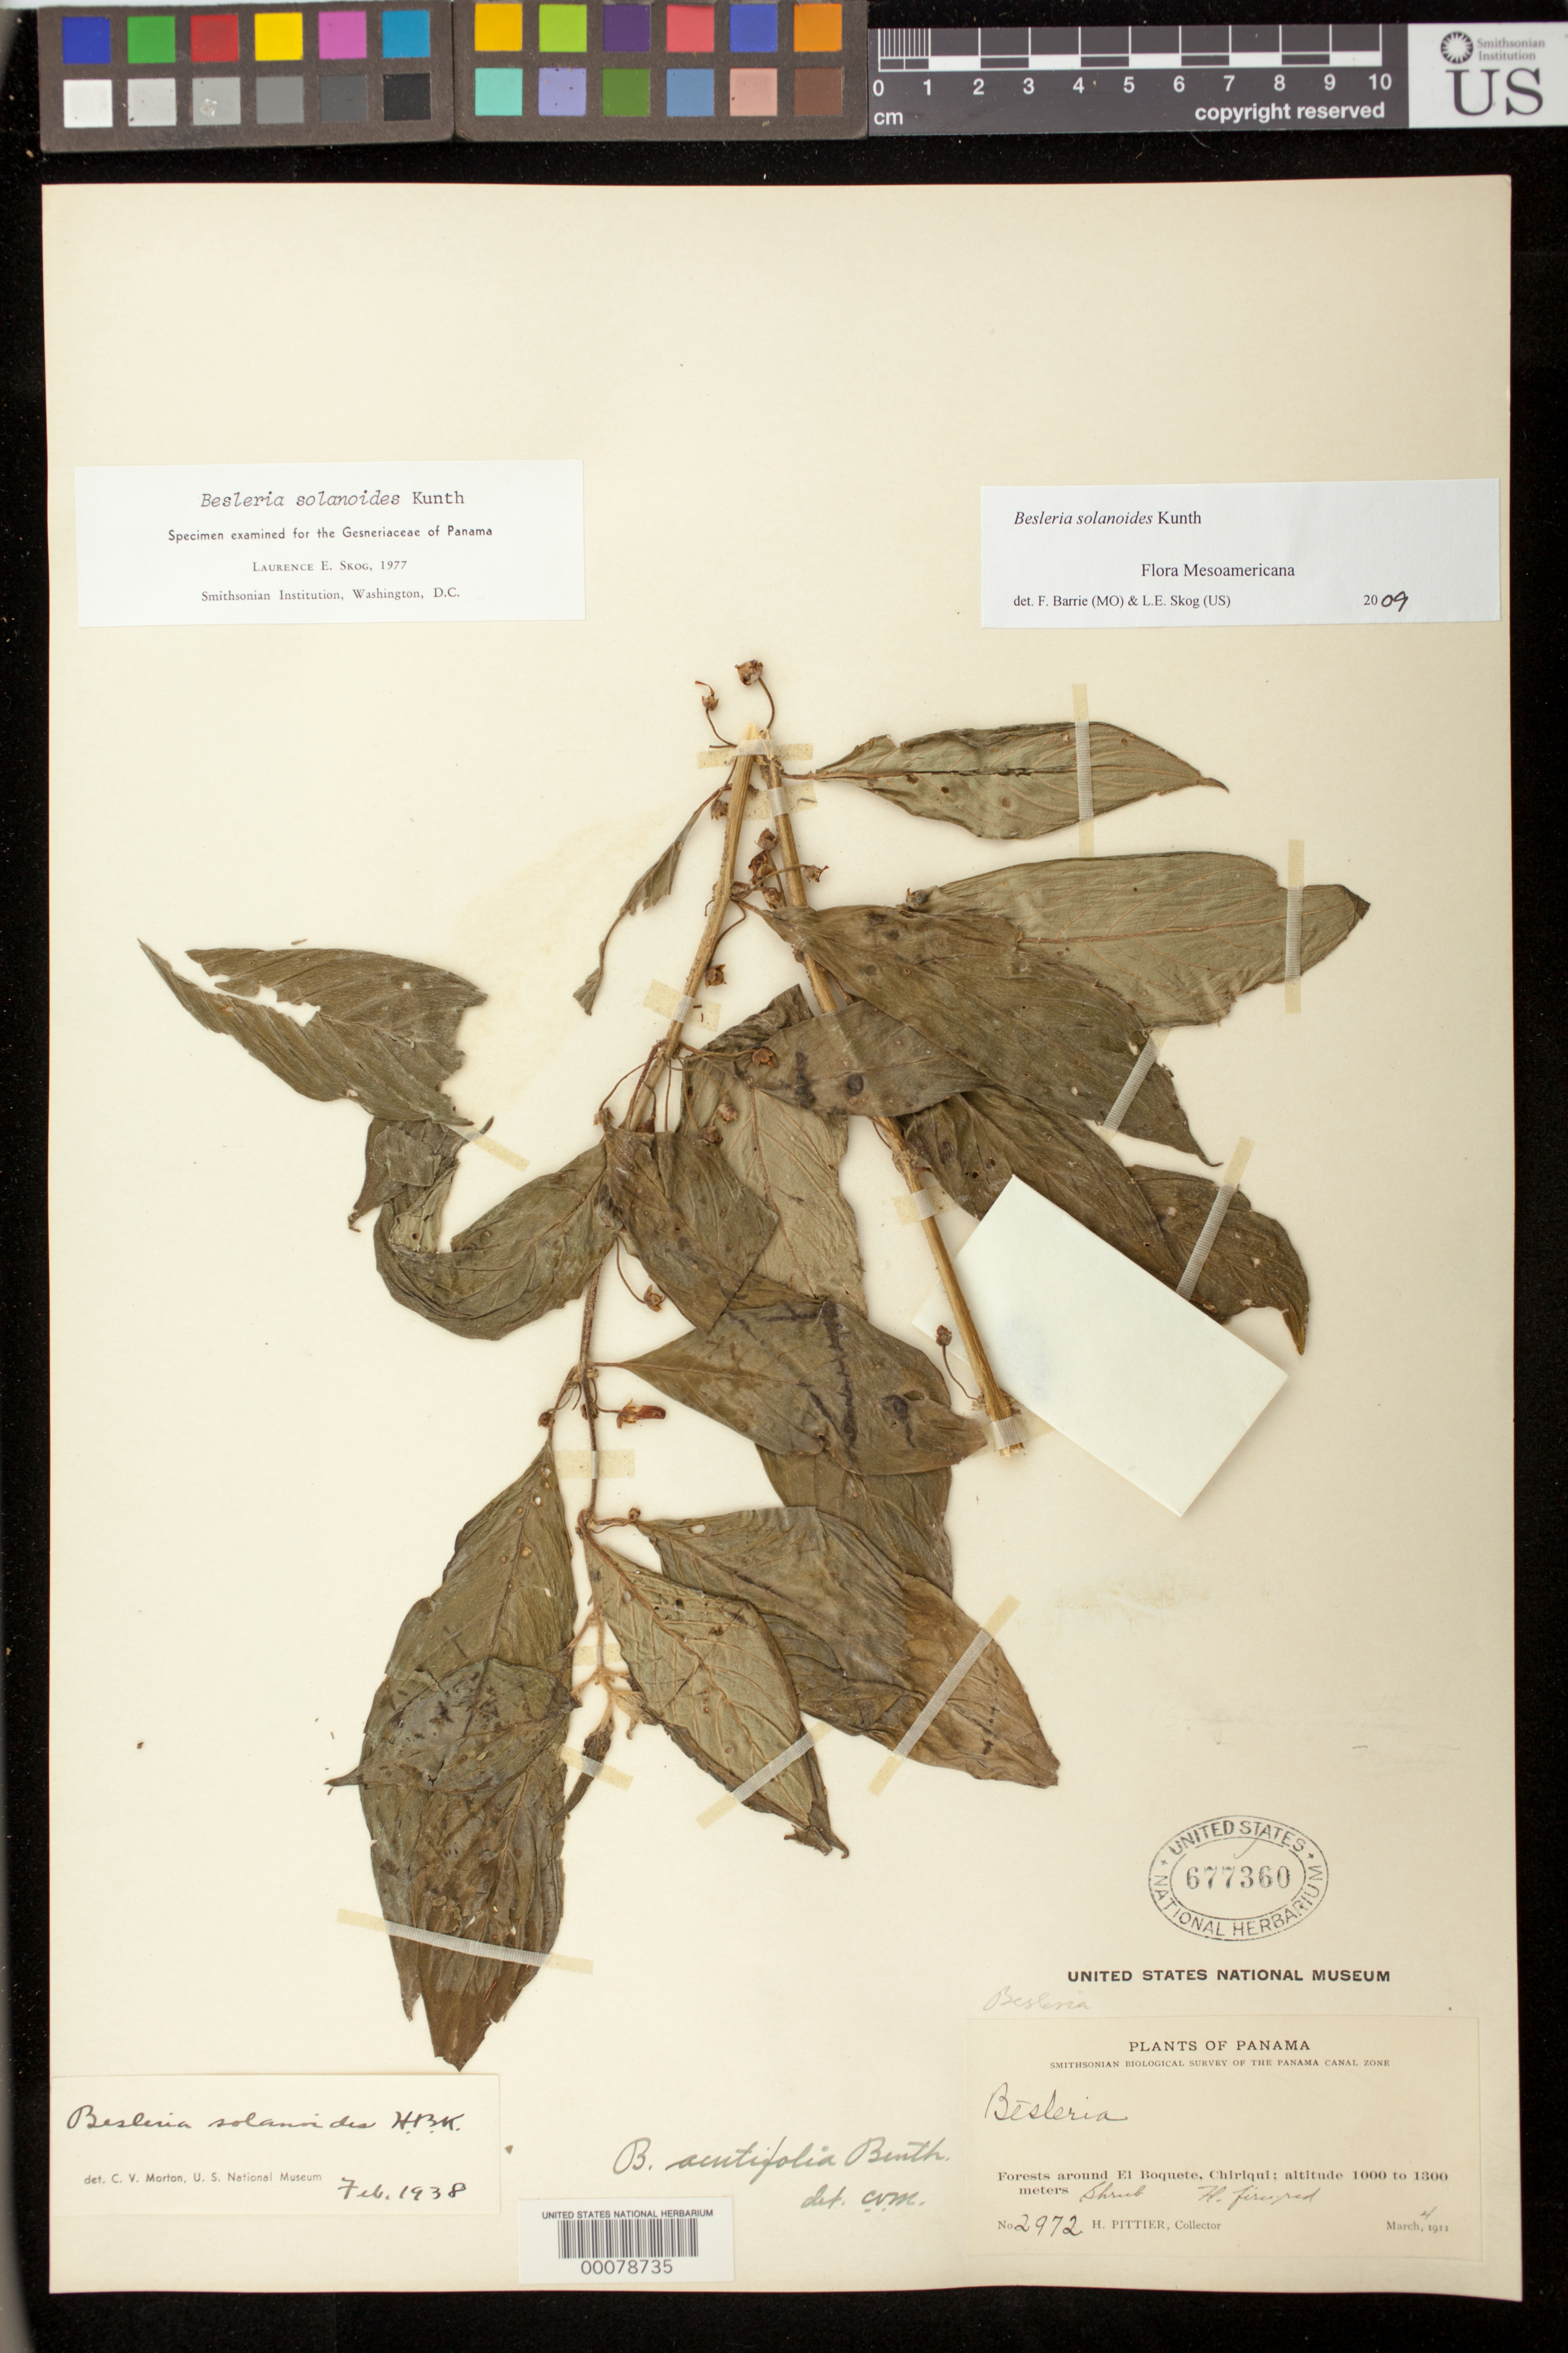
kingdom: Plantae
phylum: Tracheophyta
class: Magnoliopsida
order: Lamiales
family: Gesneriaceae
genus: Besleria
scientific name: Besleria solanoides var. solanoides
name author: Kunth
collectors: H. F. Pittier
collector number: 2972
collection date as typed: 04 Mar 1911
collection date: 1911-03-04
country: Panama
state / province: Chiriquí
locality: Around El Boquete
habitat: Forests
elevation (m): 1000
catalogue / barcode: US 677360